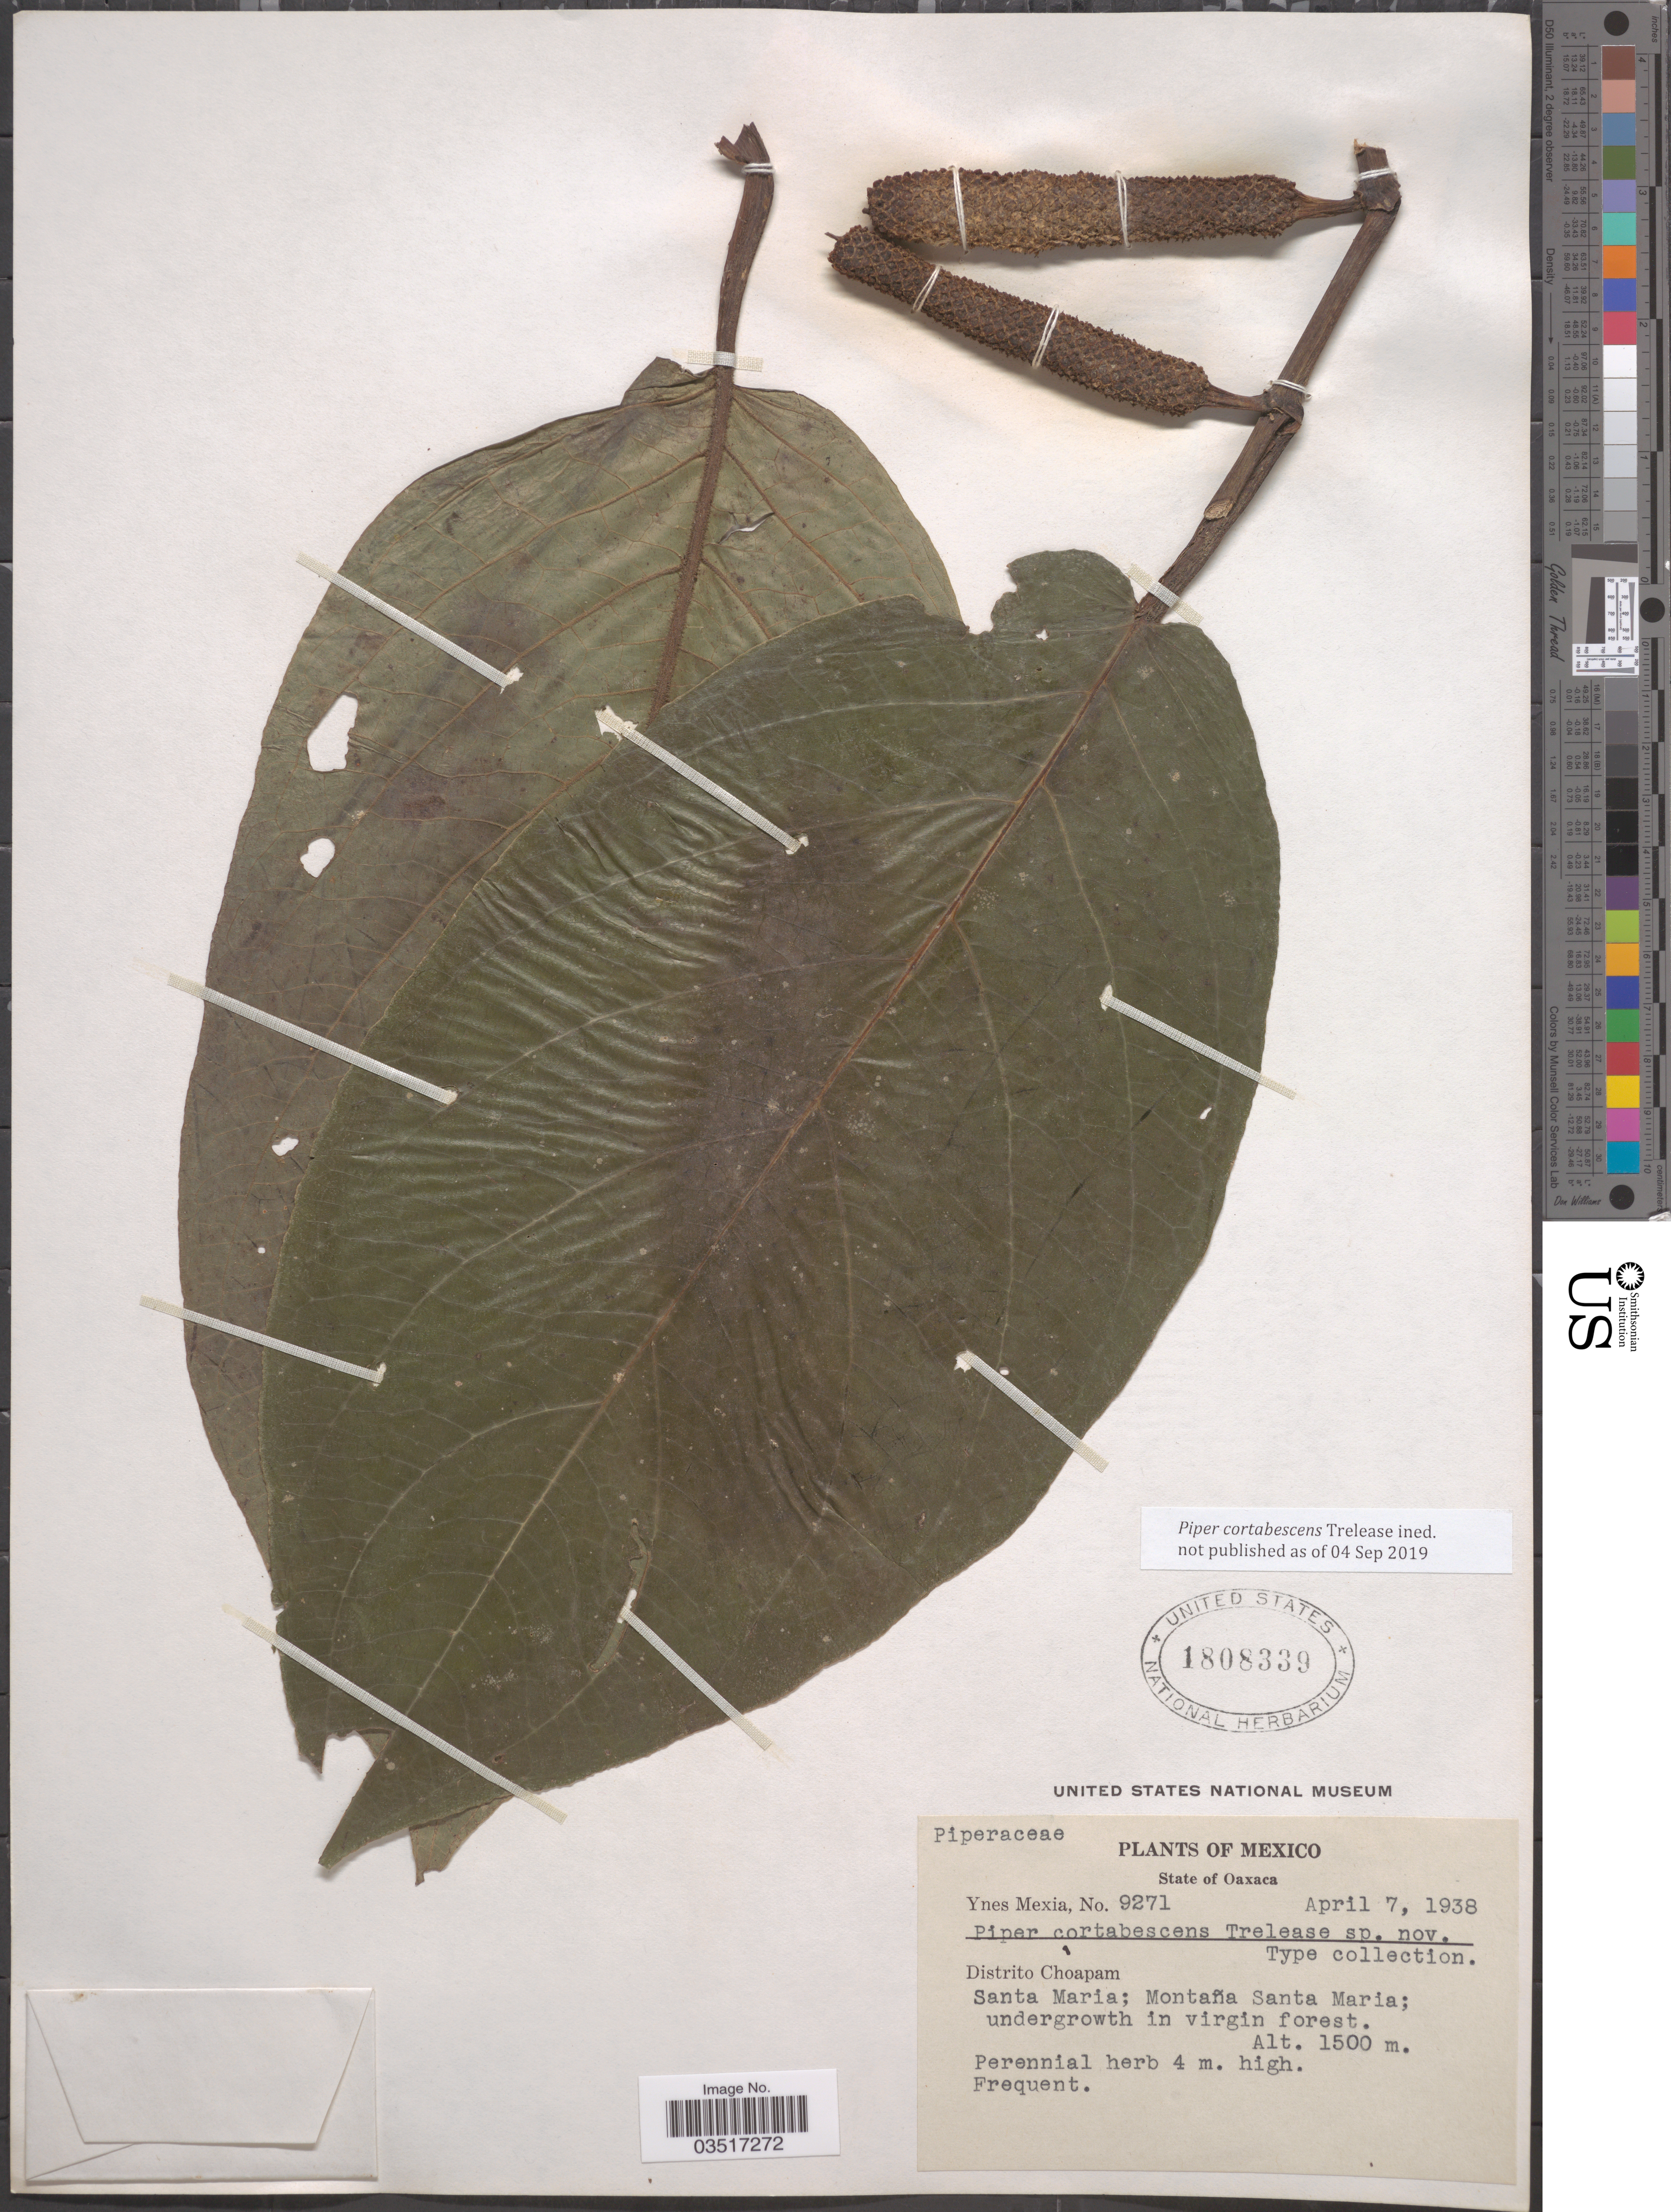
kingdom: Plantae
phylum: Tracheophyta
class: Magnoliopsida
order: Piperales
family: Piperaceae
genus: Piper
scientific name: Piper sp.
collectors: Y. Mexia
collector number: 9271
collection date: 1938-04-07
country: Mexico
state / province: Oaxaca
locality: Distrito Choapam. Santa Maria; Montaña Santa Maria.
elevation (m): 1500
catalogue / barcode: US 1808339